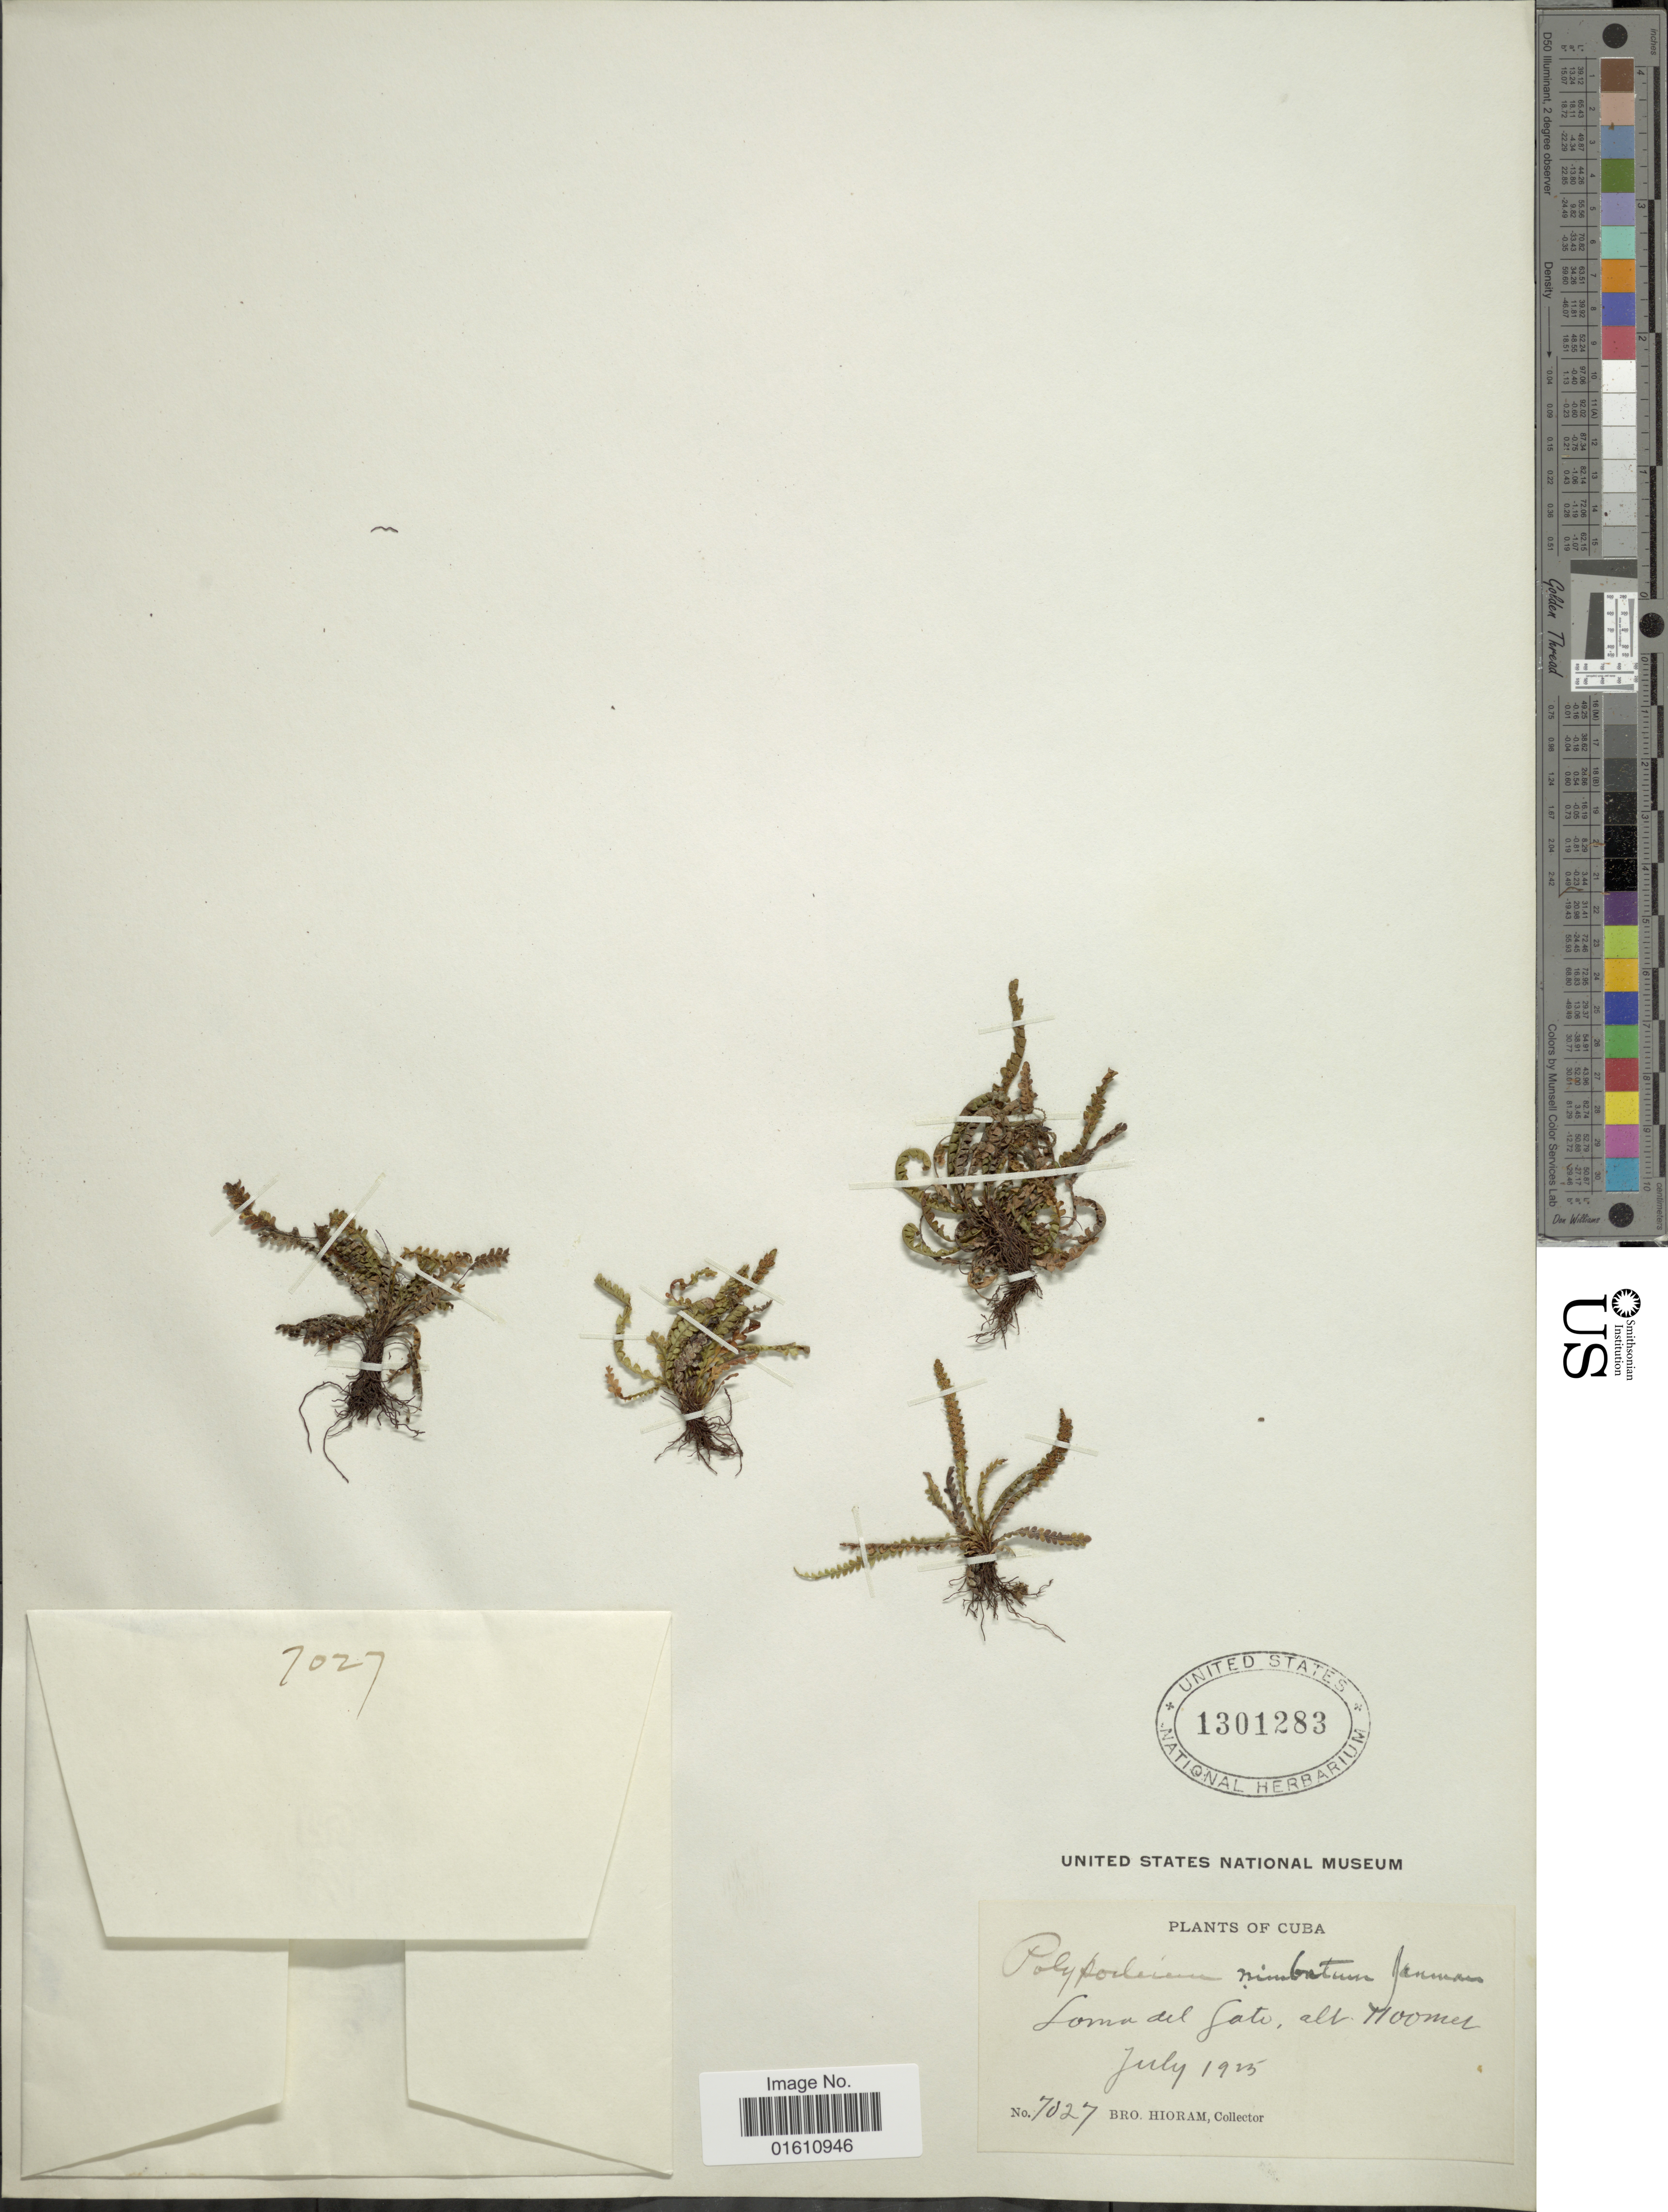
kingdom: Plantae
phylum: Tracheophyta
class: Polypodiopsida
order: Polypodiales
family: Polypodiaceae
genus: Moranopteris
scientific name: Moranopteris nimbata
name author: (Jenman) R. Y. Hirai & J. Prado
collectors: Bro. Hioram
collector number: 7027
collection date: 1925-07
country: Cuba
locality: Loma del Gato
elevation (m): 1100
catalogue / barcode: US 1301283